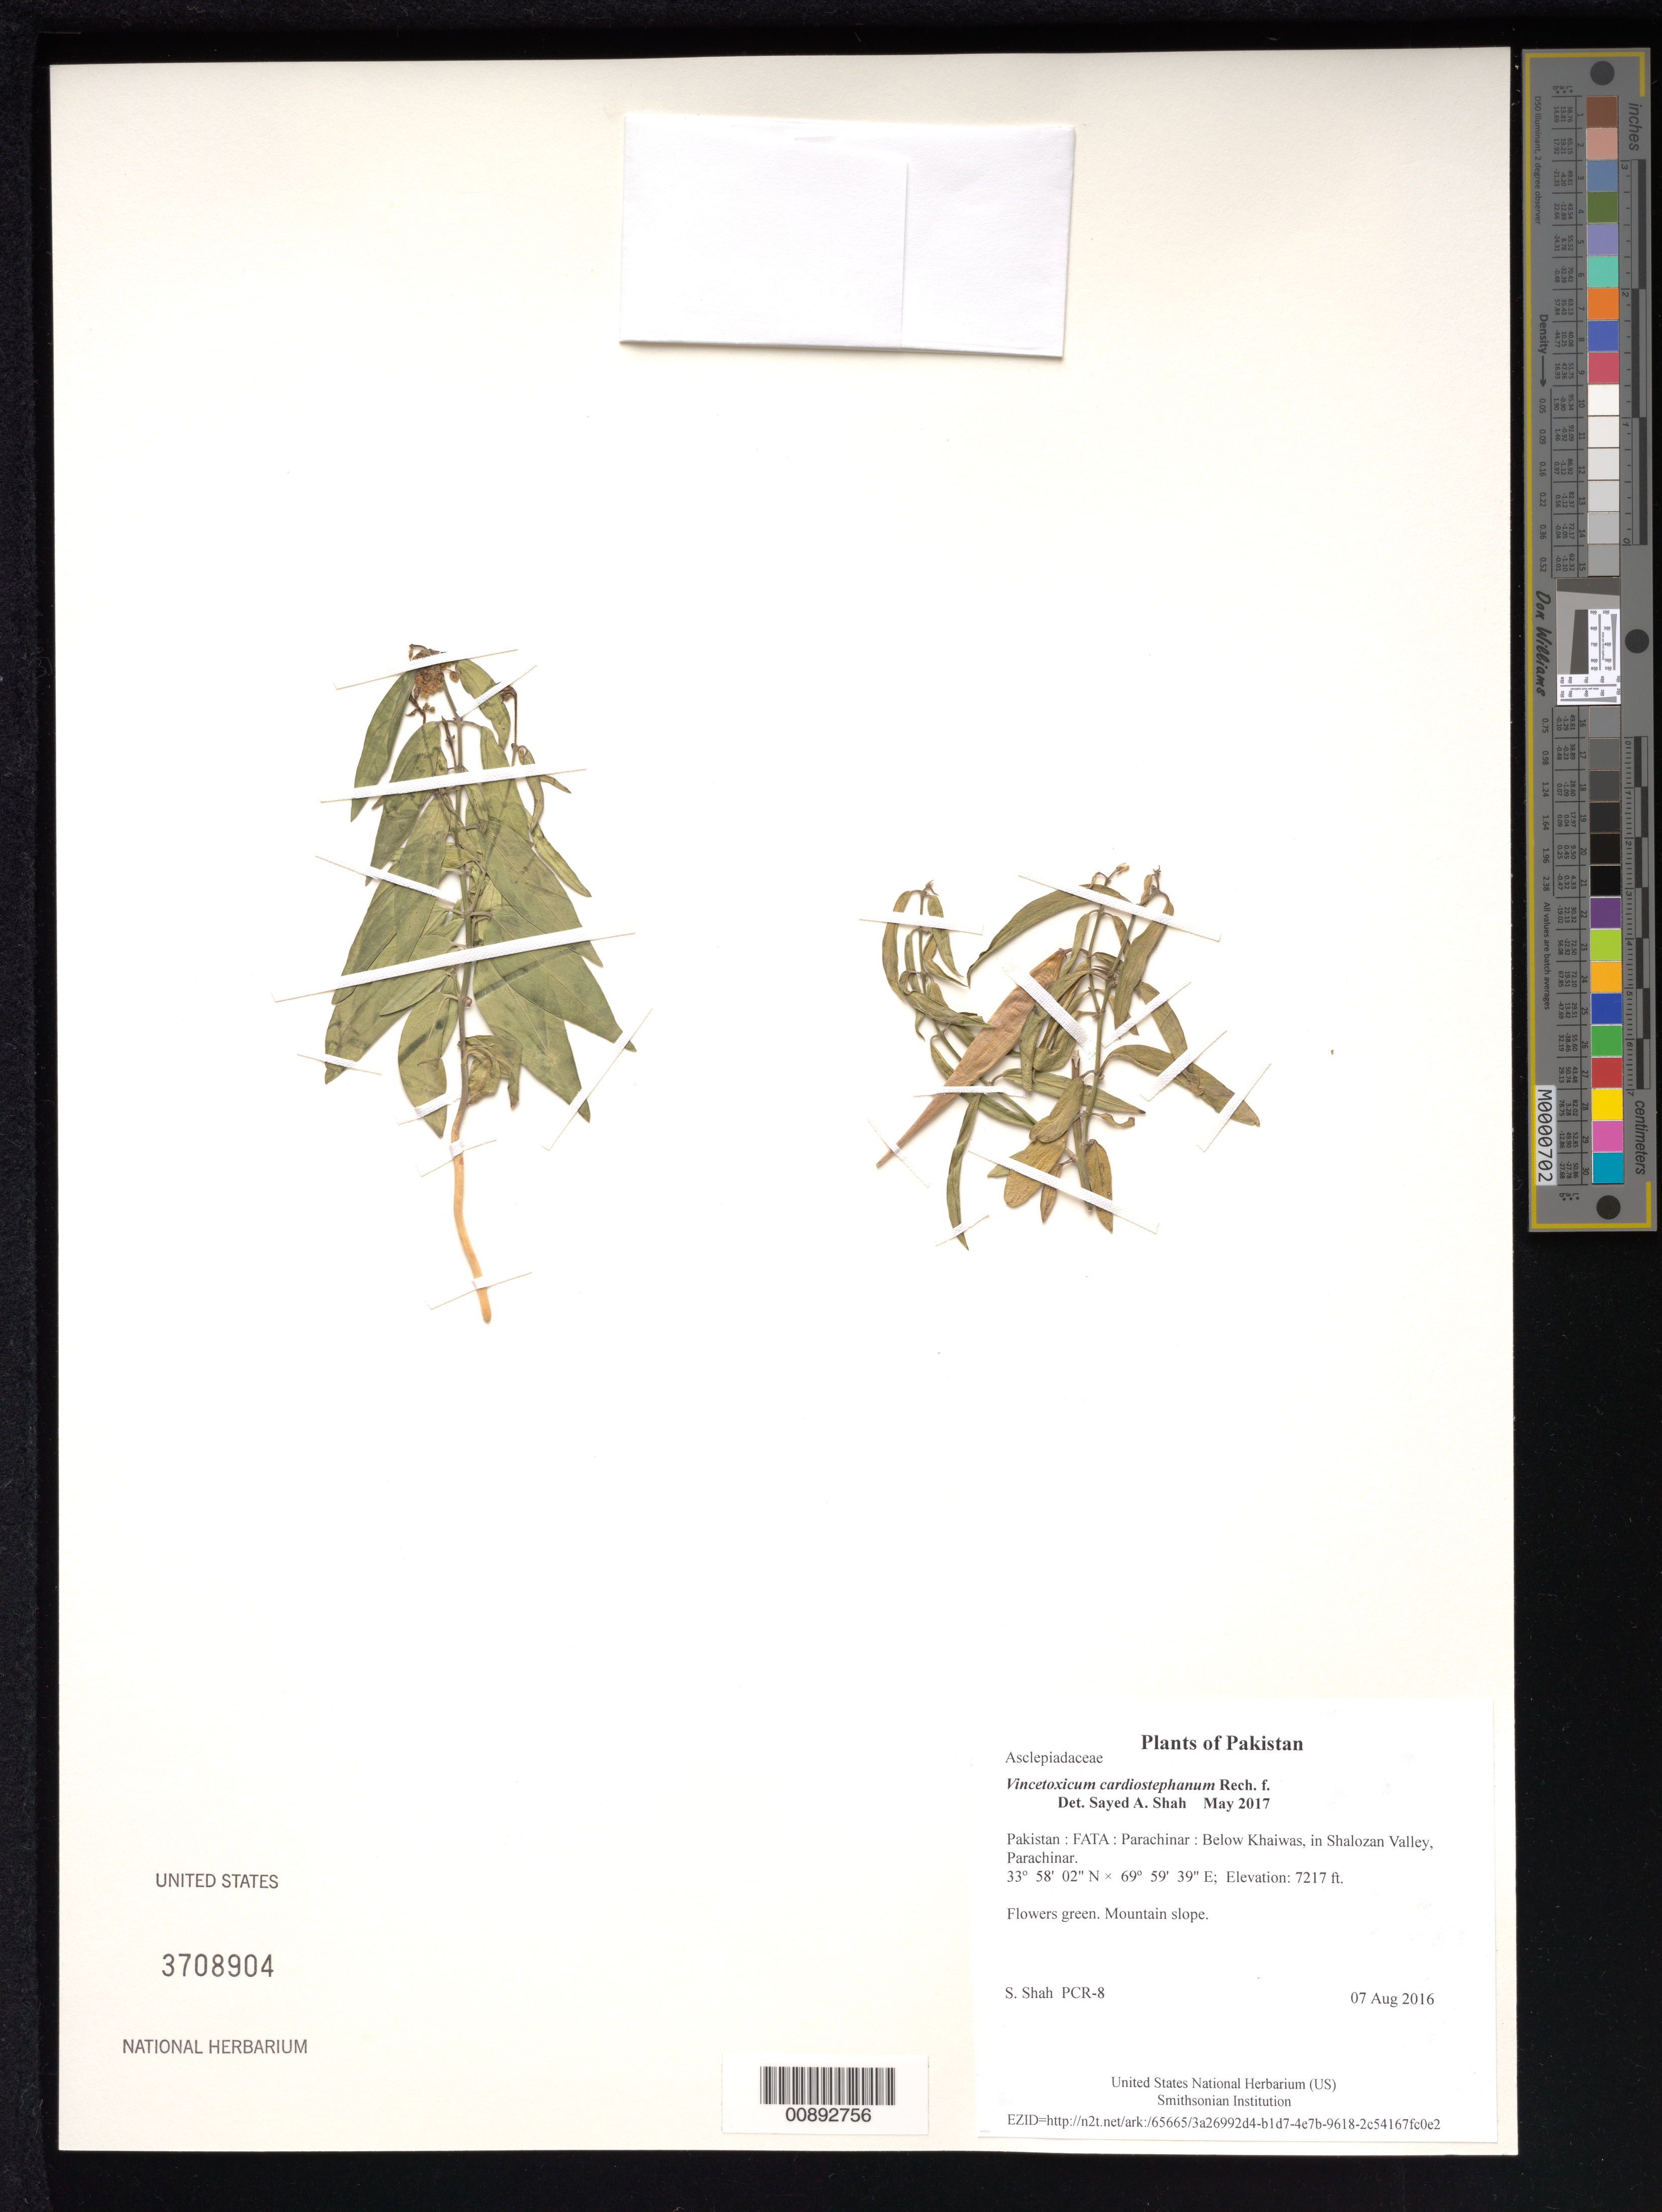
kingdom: Plantae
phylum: Tracheophyta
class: Magnoliopsida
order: Gentianales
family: Apocynaceae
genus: Vincetoxicum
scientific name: Vincetoxicum cardiostephanum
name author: Rech. f.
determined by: Shah, Azizullah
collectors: S. A. Shah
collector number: PCR-8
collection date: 2016-08-07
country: Pakistan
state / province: Federally Administered Tribal Areas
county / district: Parachinar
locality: Below Khaiwas, in Shalozan Valley, Parachinar.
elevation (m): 2200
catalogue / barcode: US 3708904